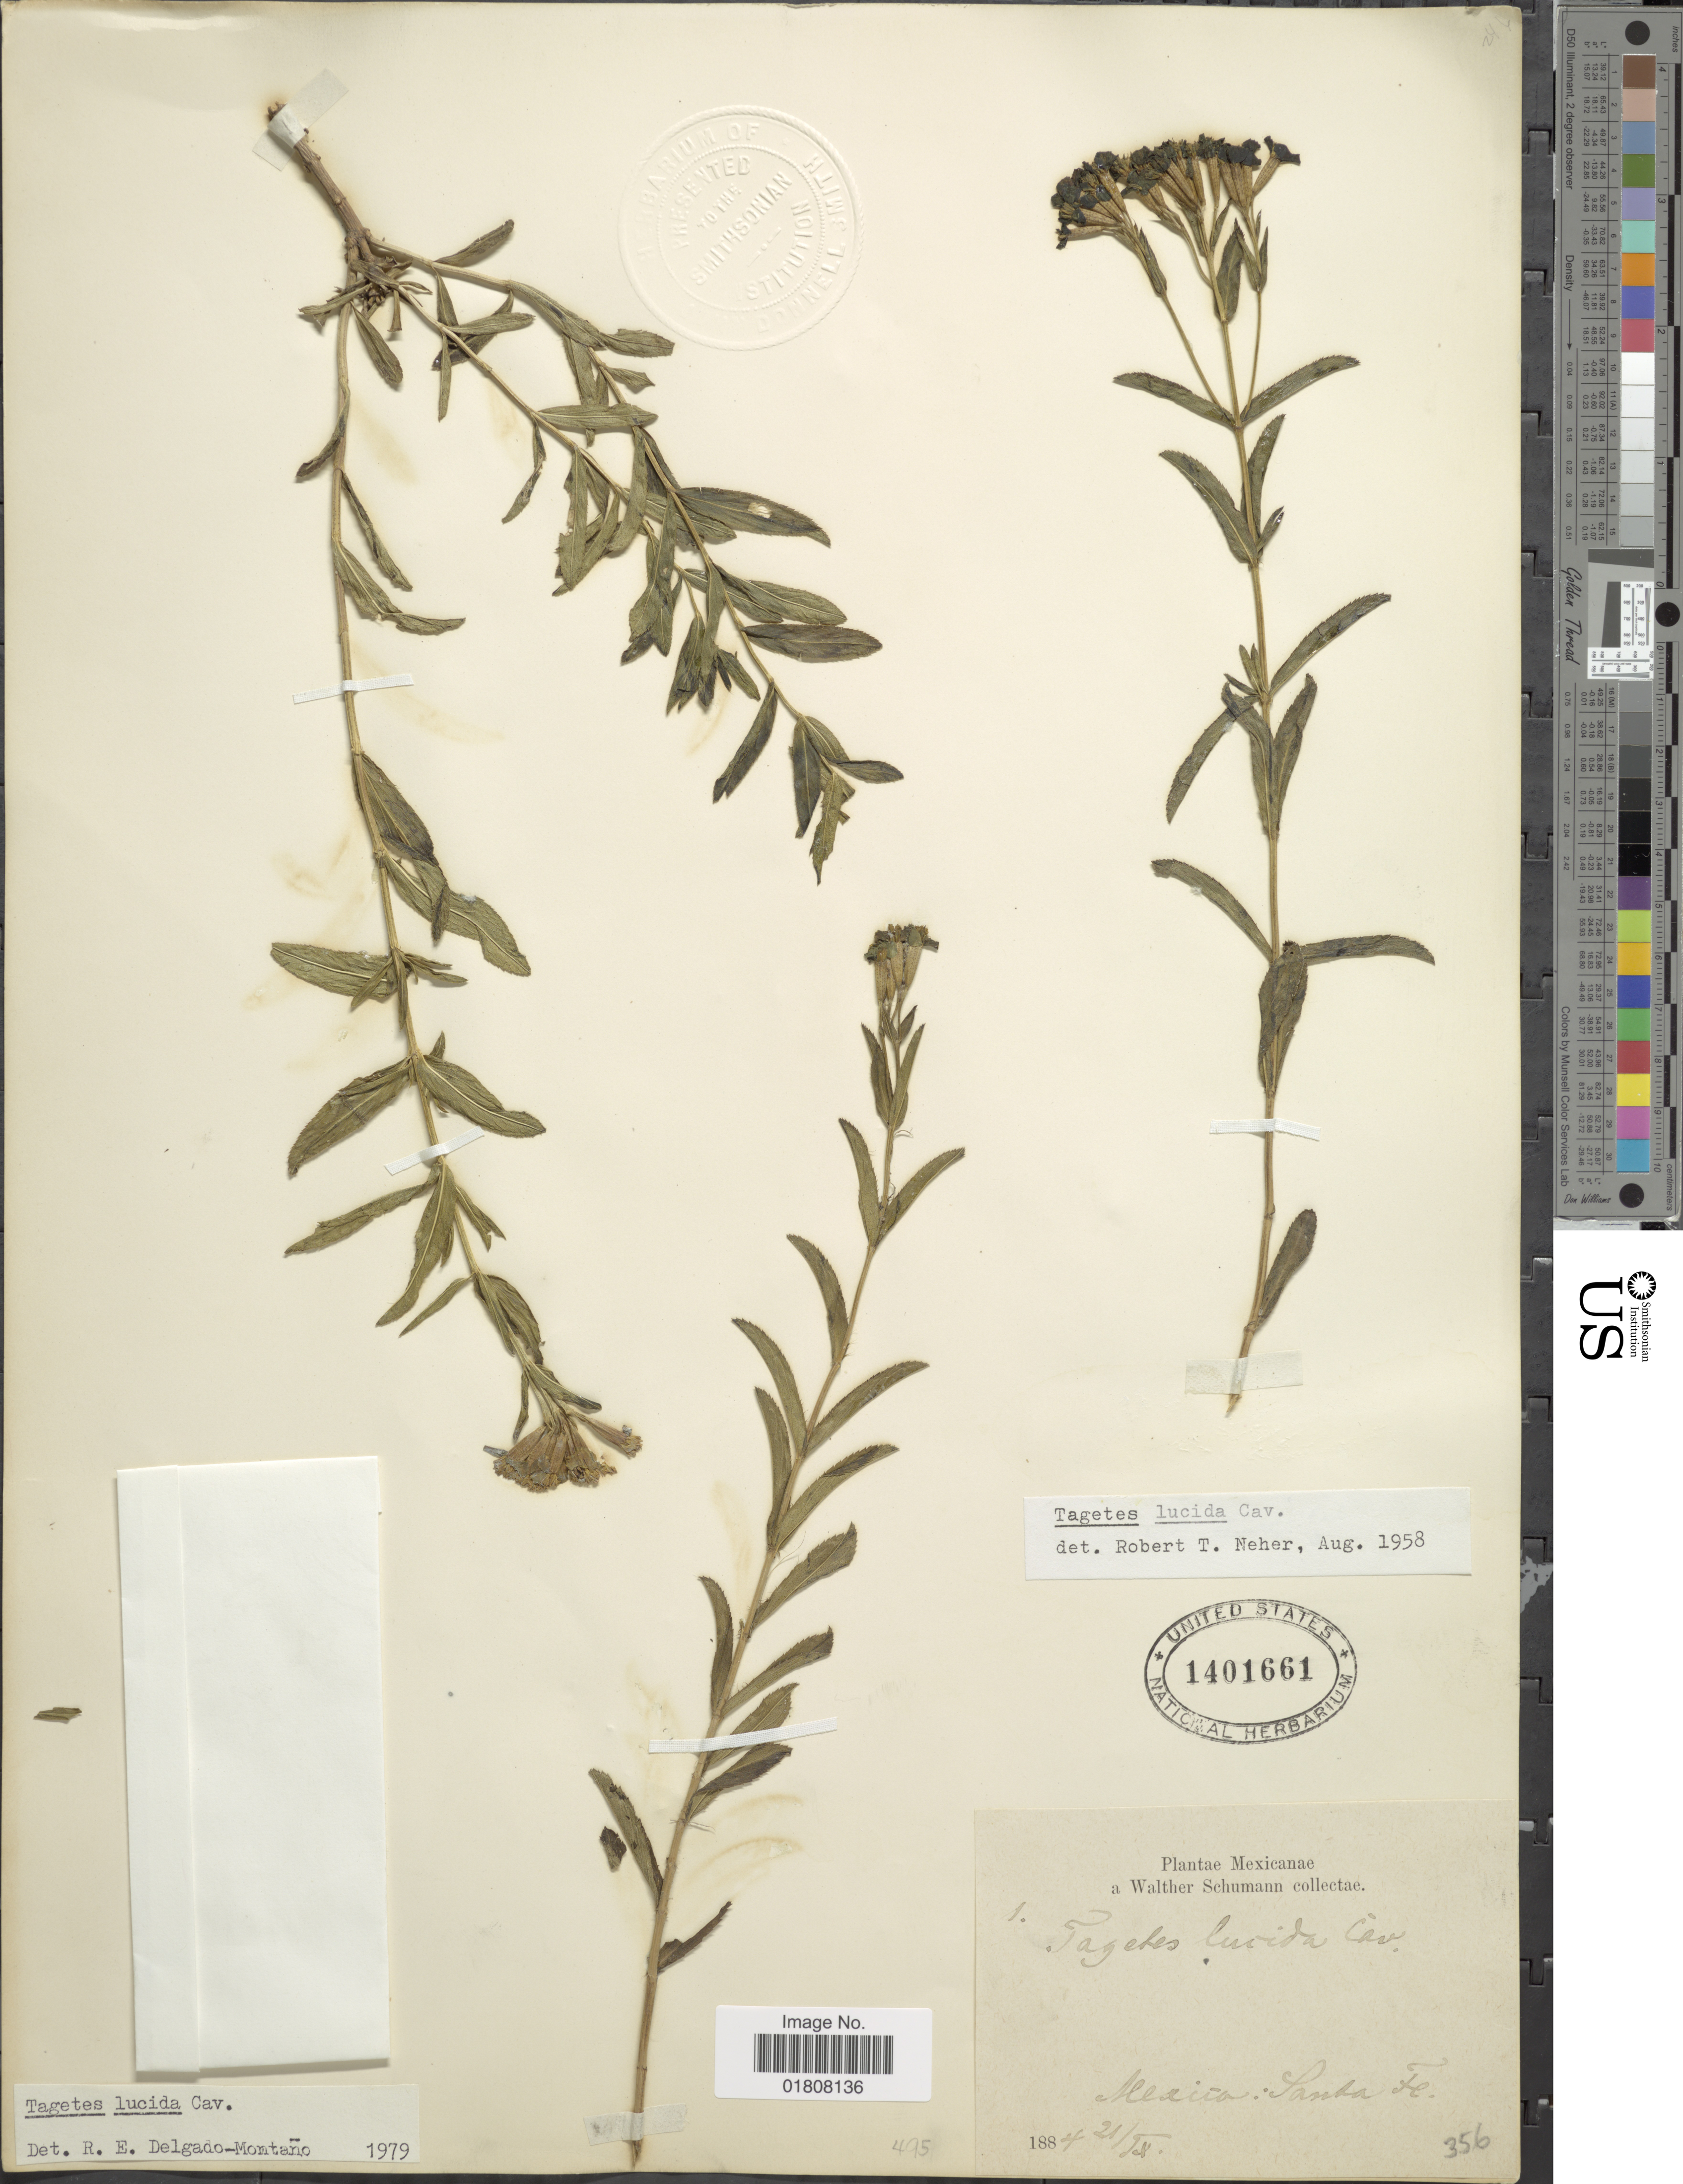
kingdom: Plantae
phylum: Tracheophyta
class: Magnoliopsida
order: Asterales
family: Asteraceae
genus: Tagetes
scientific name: Tagetes lucida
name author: Cav.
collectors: W. Schumann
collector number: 1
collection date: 1884-09-21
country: Mexico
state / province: México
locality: Santa Fe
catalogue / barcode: US 1401661